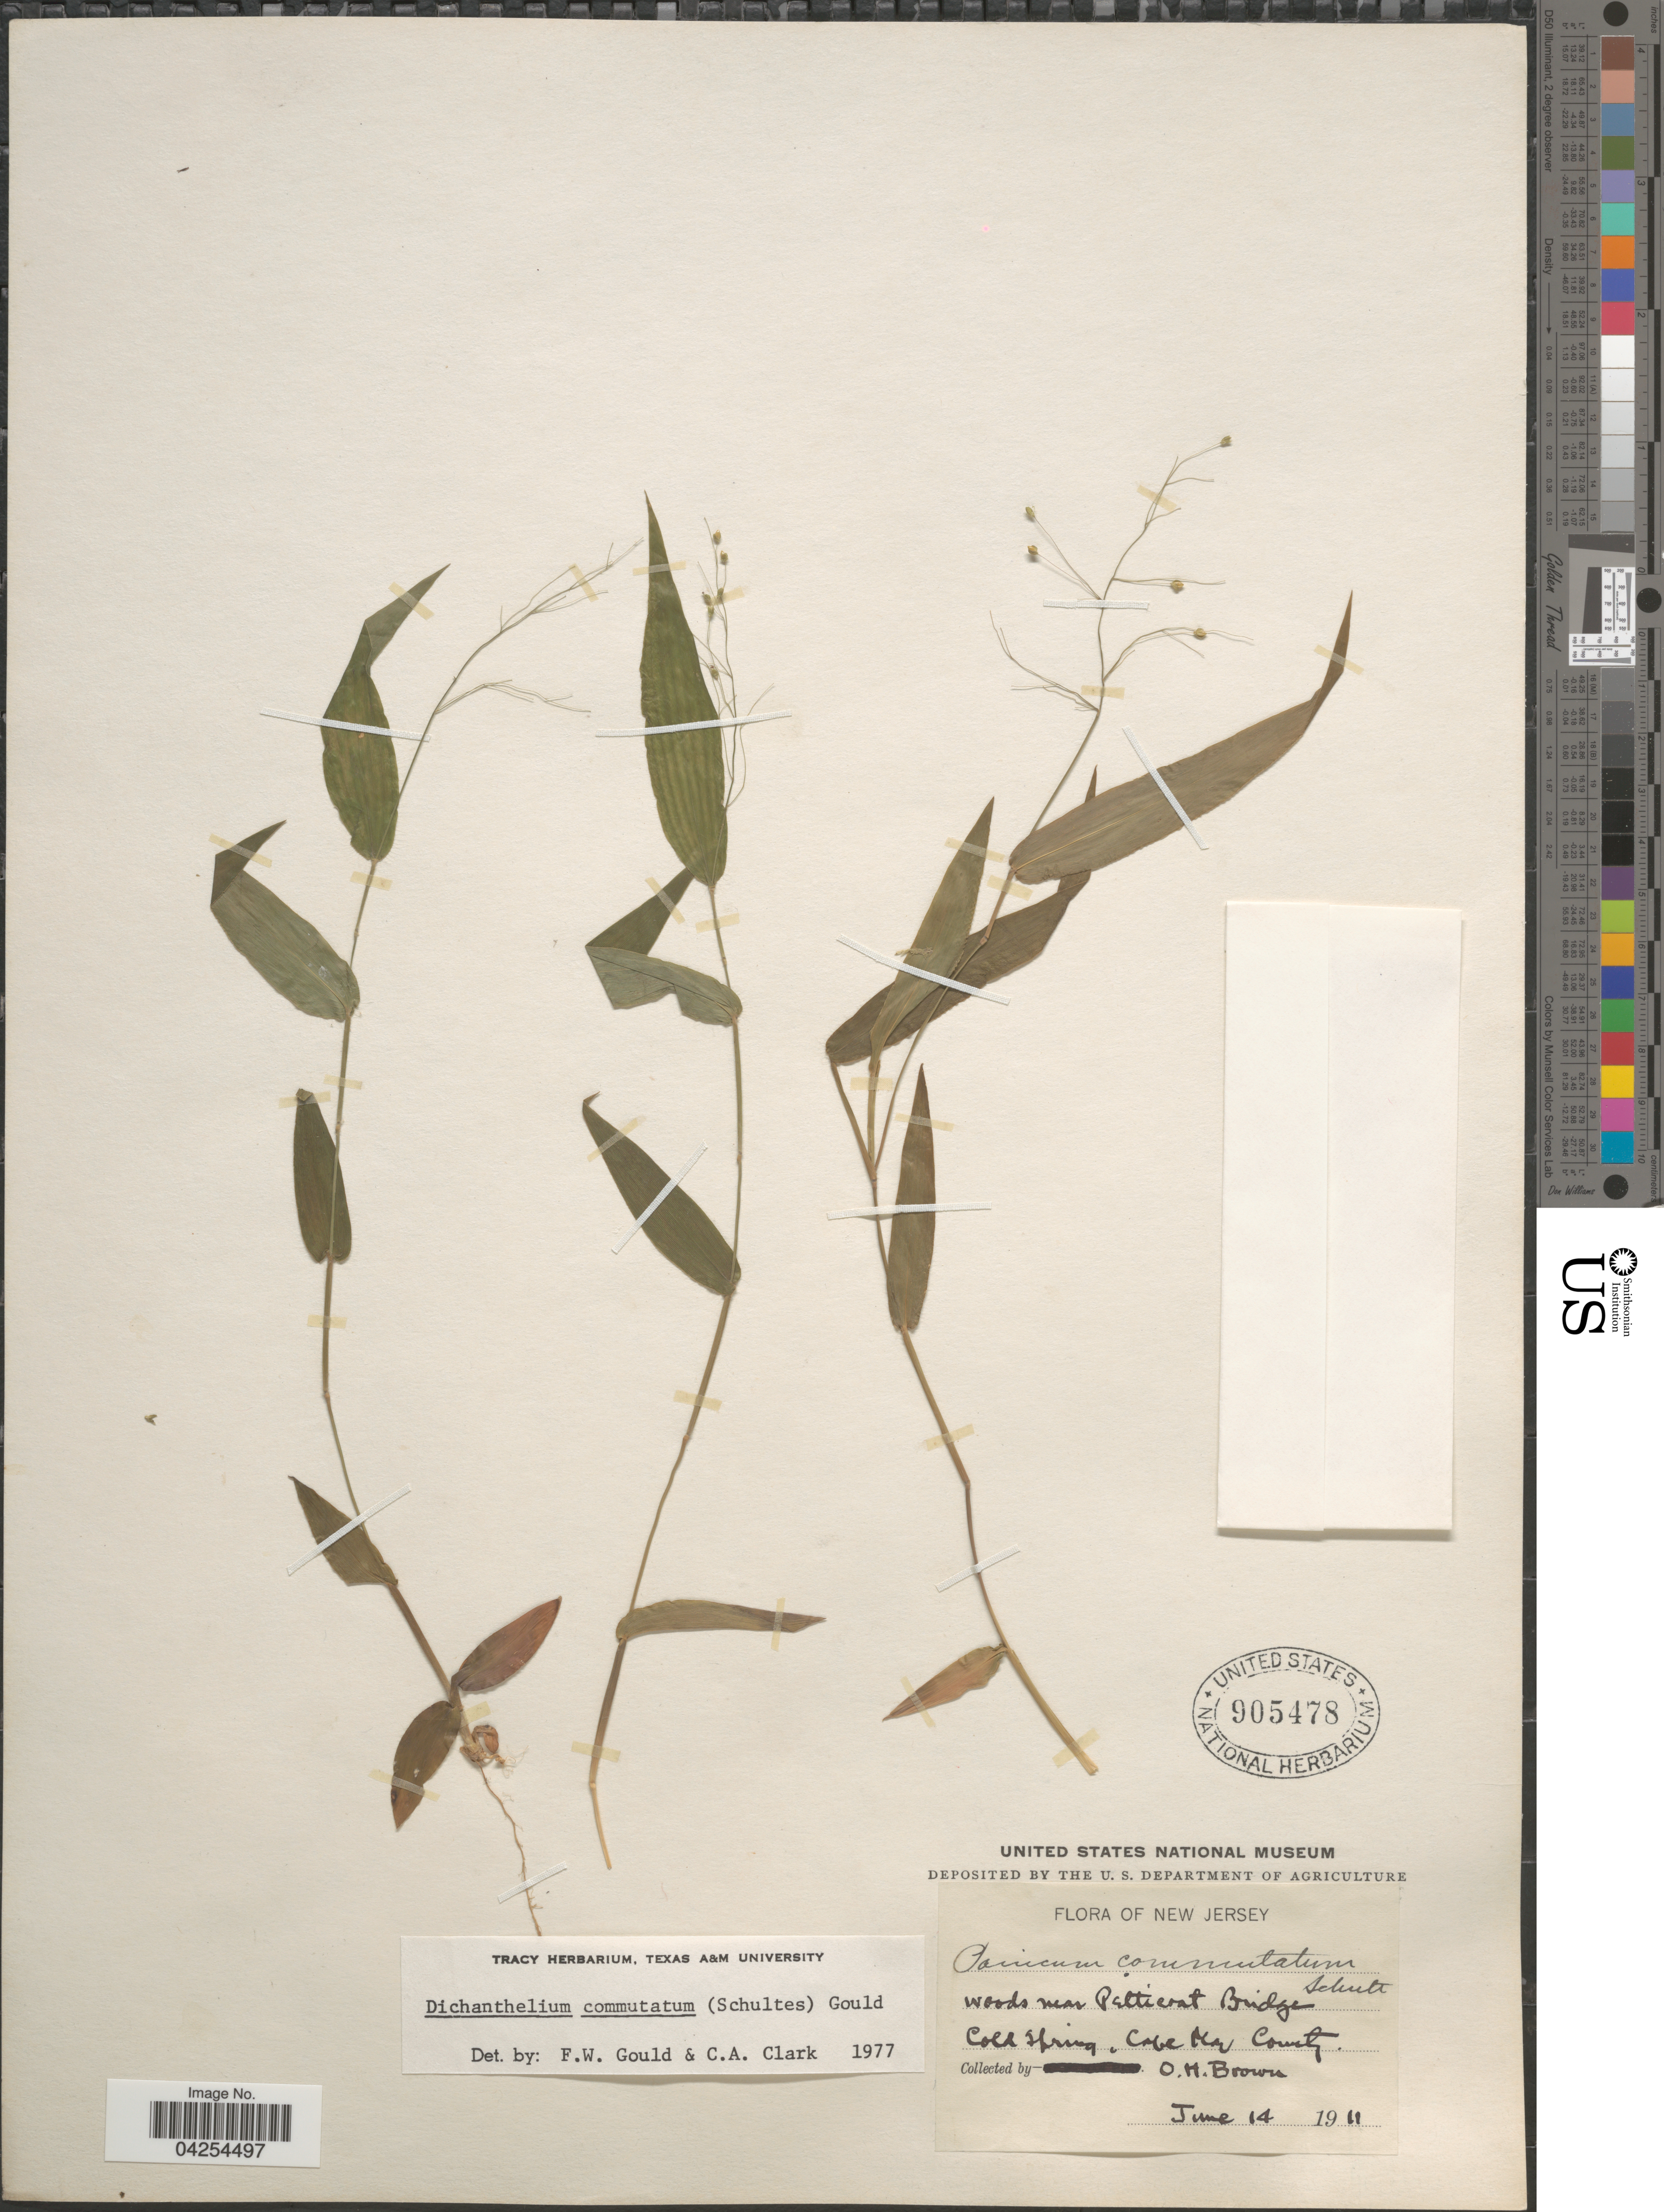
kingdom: Plantae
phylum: Tracheophyta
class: Liliopsida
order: Poales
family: Poaceae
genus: Dichanthelium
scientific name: Dichanthelium commutatum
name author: (Schult.) Gould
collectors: O. Brown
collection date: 1911-06-14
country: United States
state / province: New Jersey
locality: Woods near Pettierat Bridge. Cold Spring, Cape May County.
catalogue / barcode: US 905478